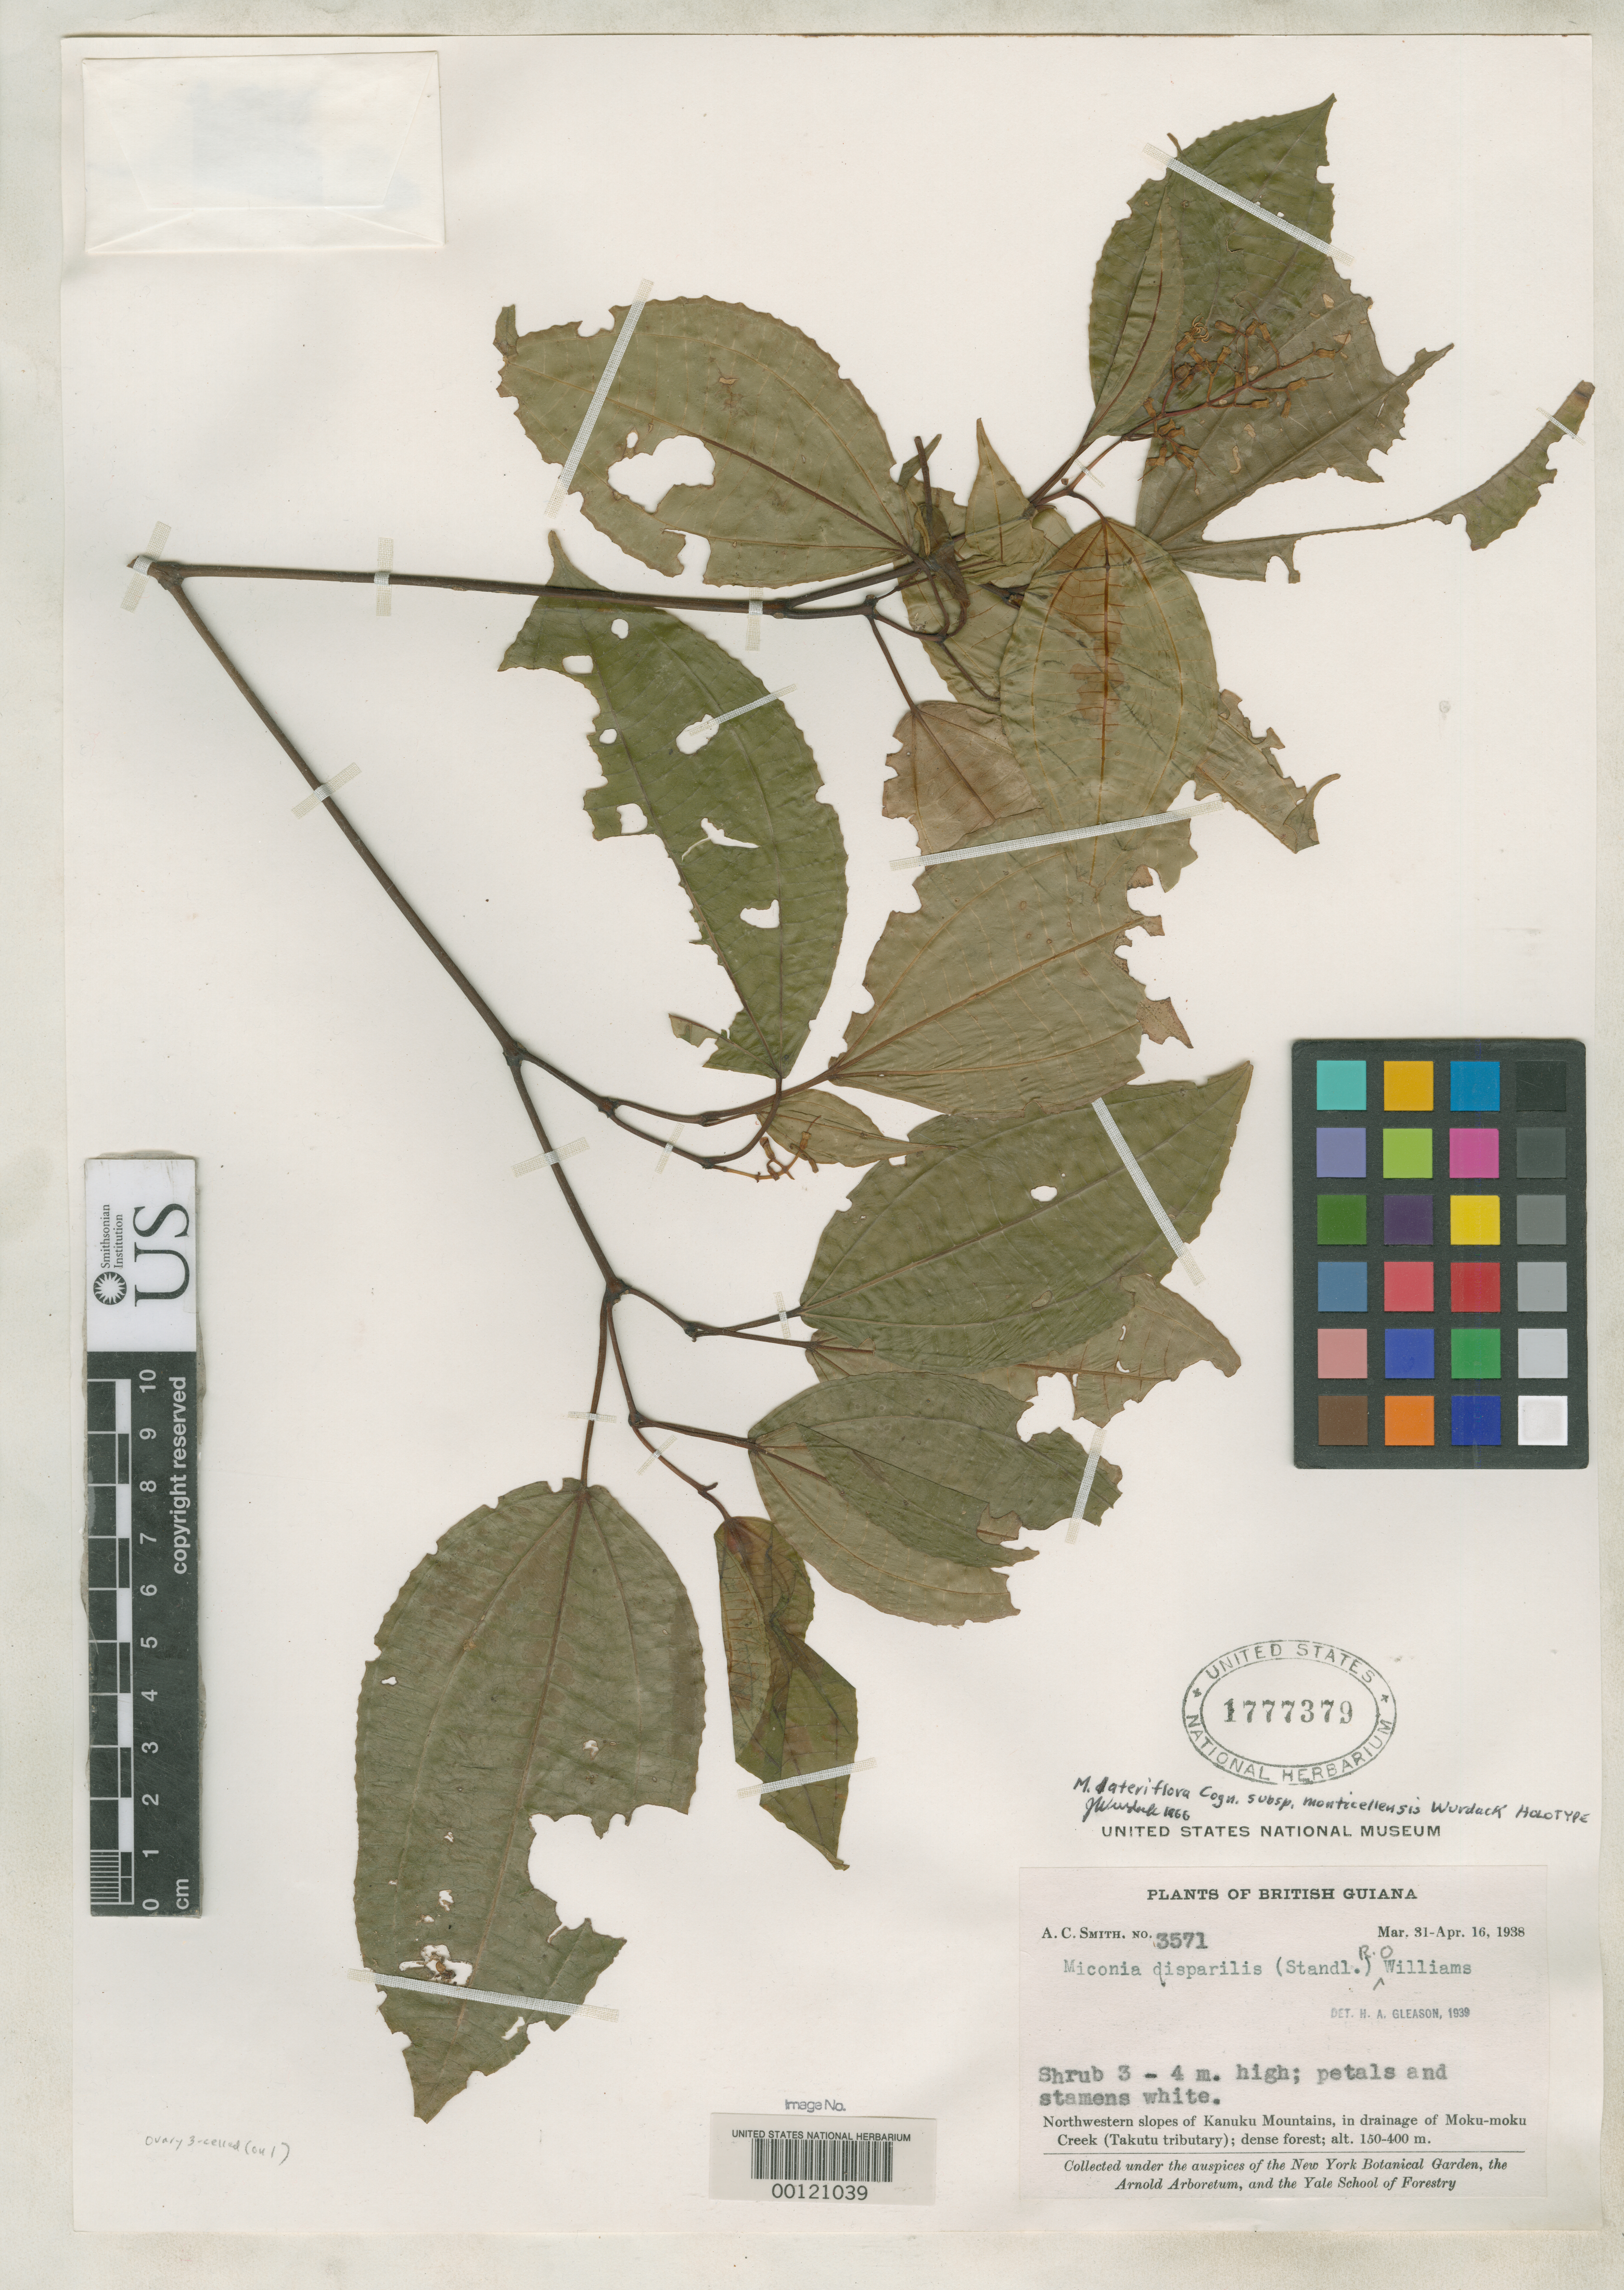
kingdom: Plantae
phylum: Tracheophyta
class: Magnoliopsida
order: Myrtales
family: Melastomataceae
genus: Miconia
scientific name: Miconia lateriflora subsp. monticellensis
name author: Wurdack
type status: Holotype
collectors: A. C. Smith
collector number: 3571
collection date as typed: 31 Mar 1938 to 16 Apr 1938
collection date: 1938-03-31/1938-04-16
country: Guyana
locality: Moku-moku Creek, Kanubu Mts.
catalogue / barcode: US 1777379